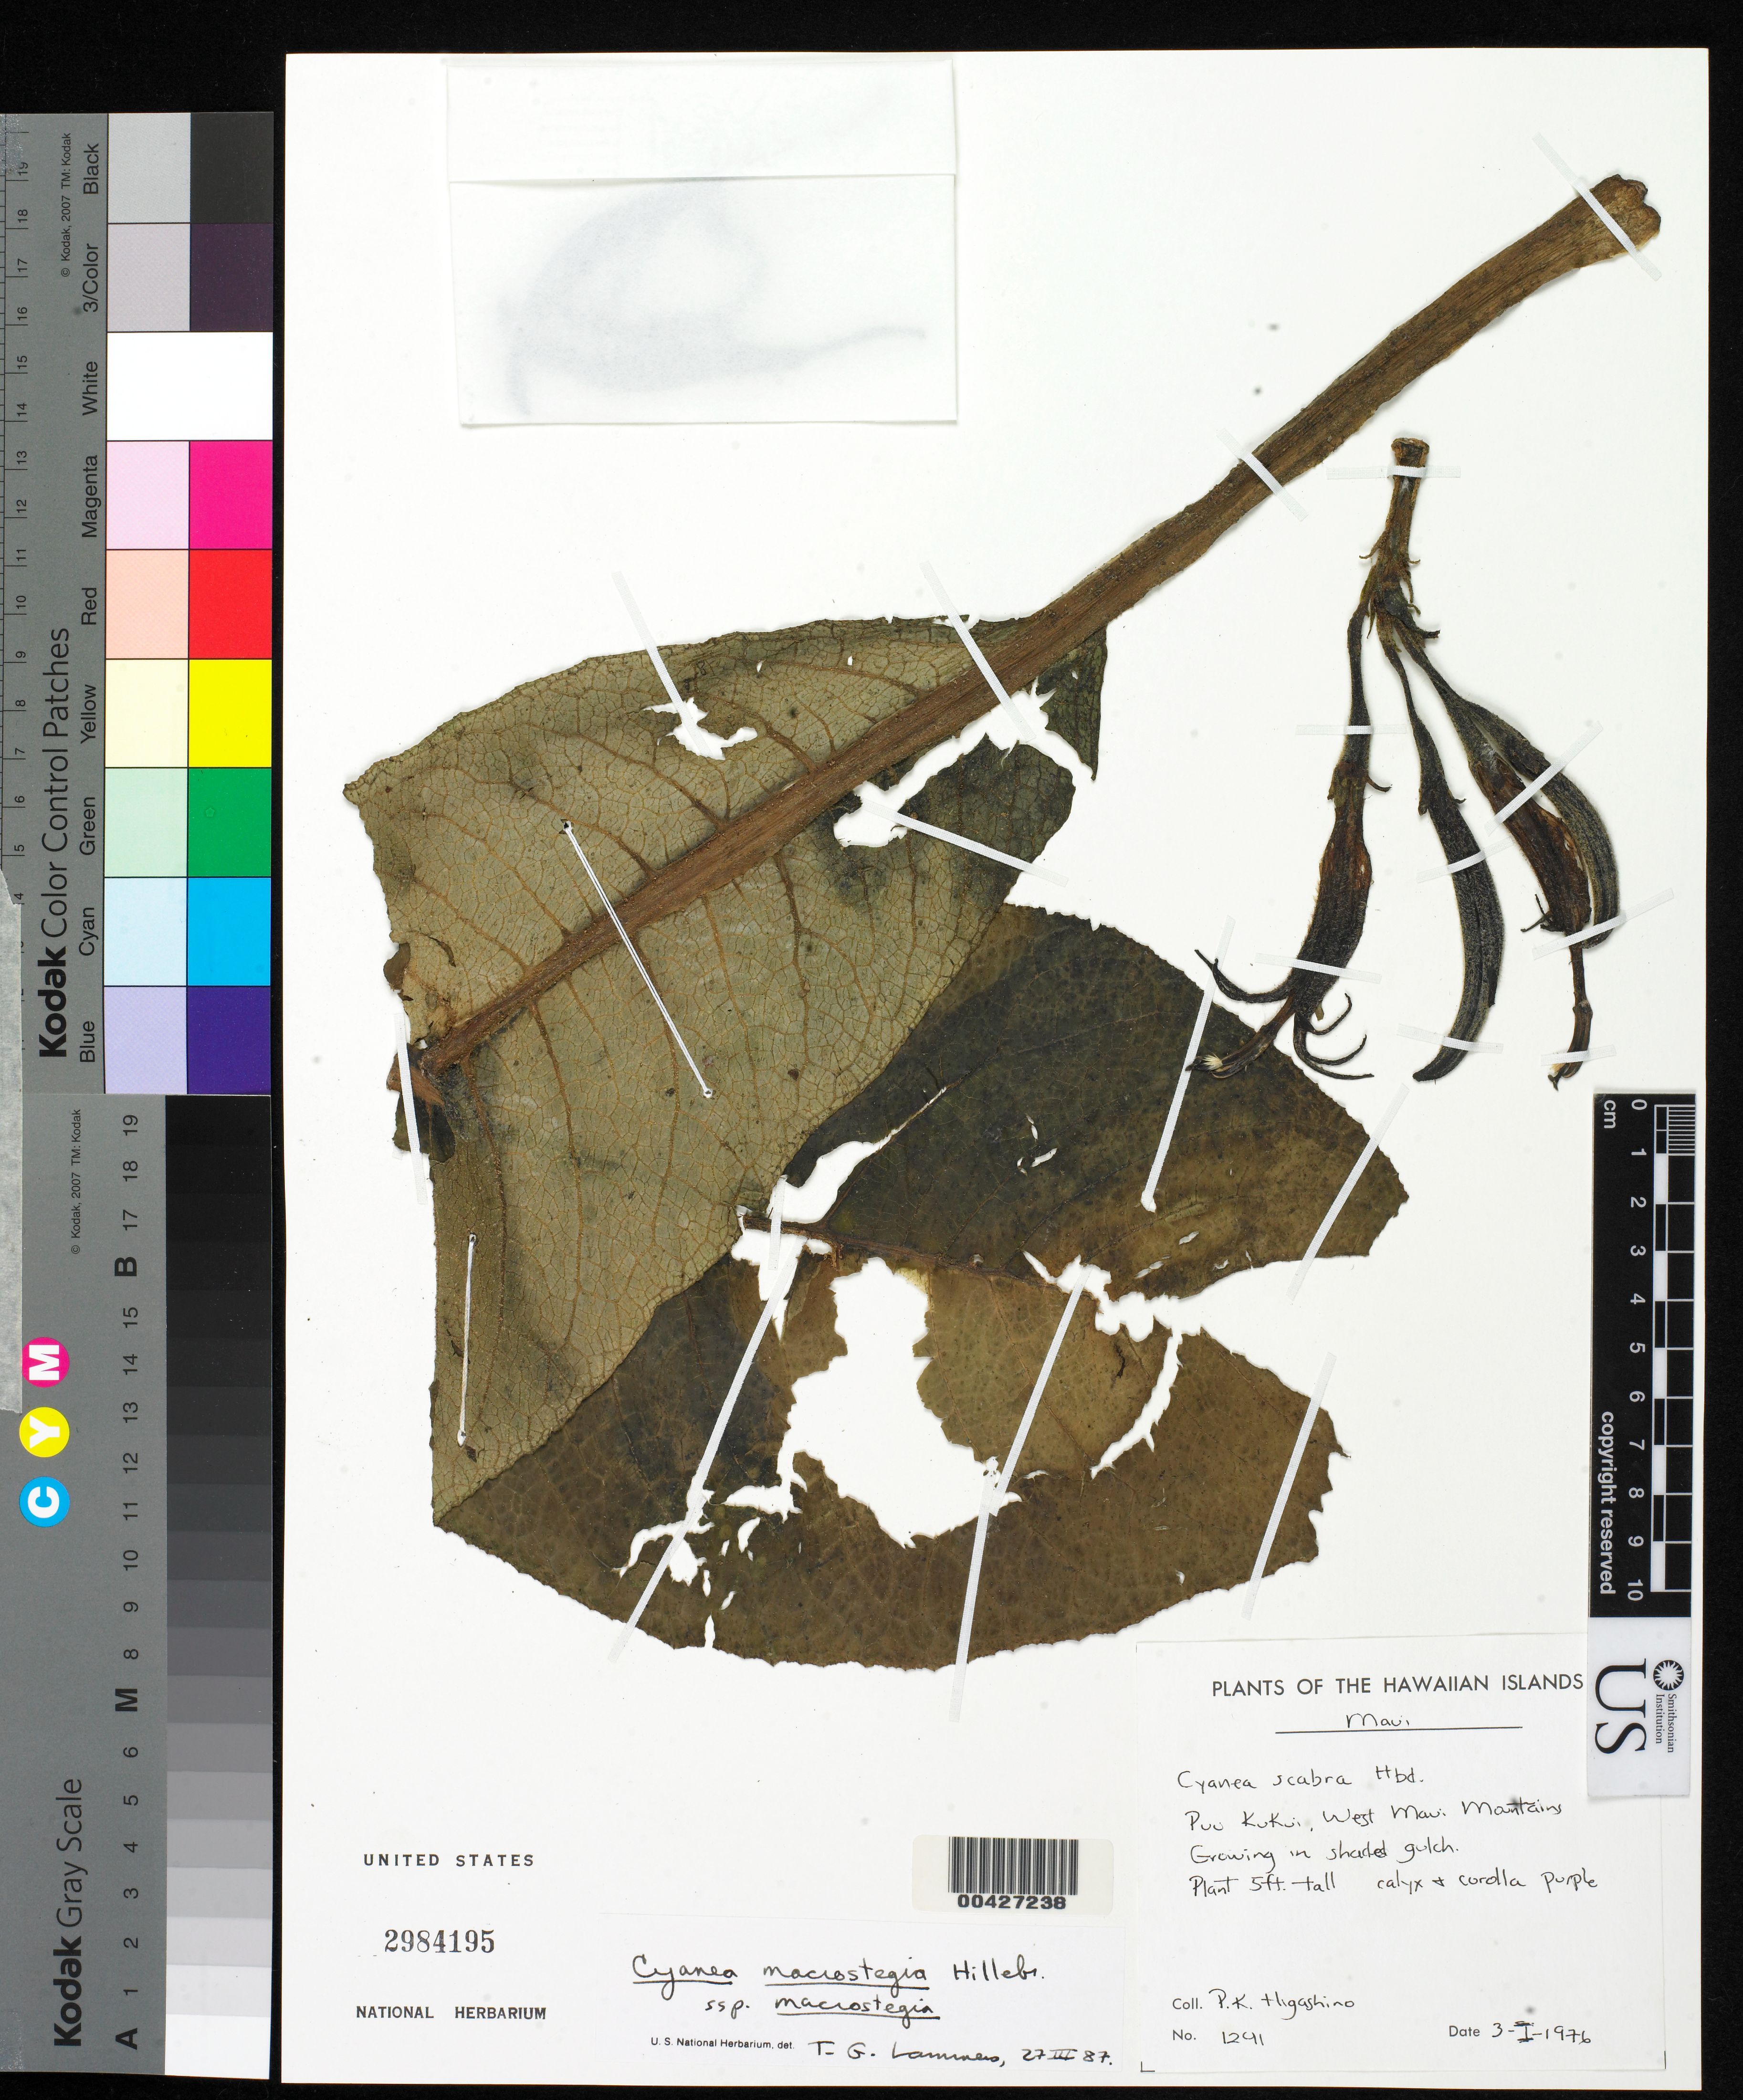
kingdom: Plantae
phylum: Tracheophyta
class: Magnoliopsida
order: Asterales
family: Campanulaceae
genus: Cyanea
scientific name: Cyanea macrostegia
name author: Hillebr.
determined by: Lammers, T. G.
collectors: P. Higashino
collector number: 1291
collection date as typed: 3 Jan 1976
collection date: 1976-01-03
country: United States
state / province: Hawaii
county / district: Maui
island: Maui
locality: Puu Kukui, Wext Maui Mountains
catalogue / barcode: US 2984195